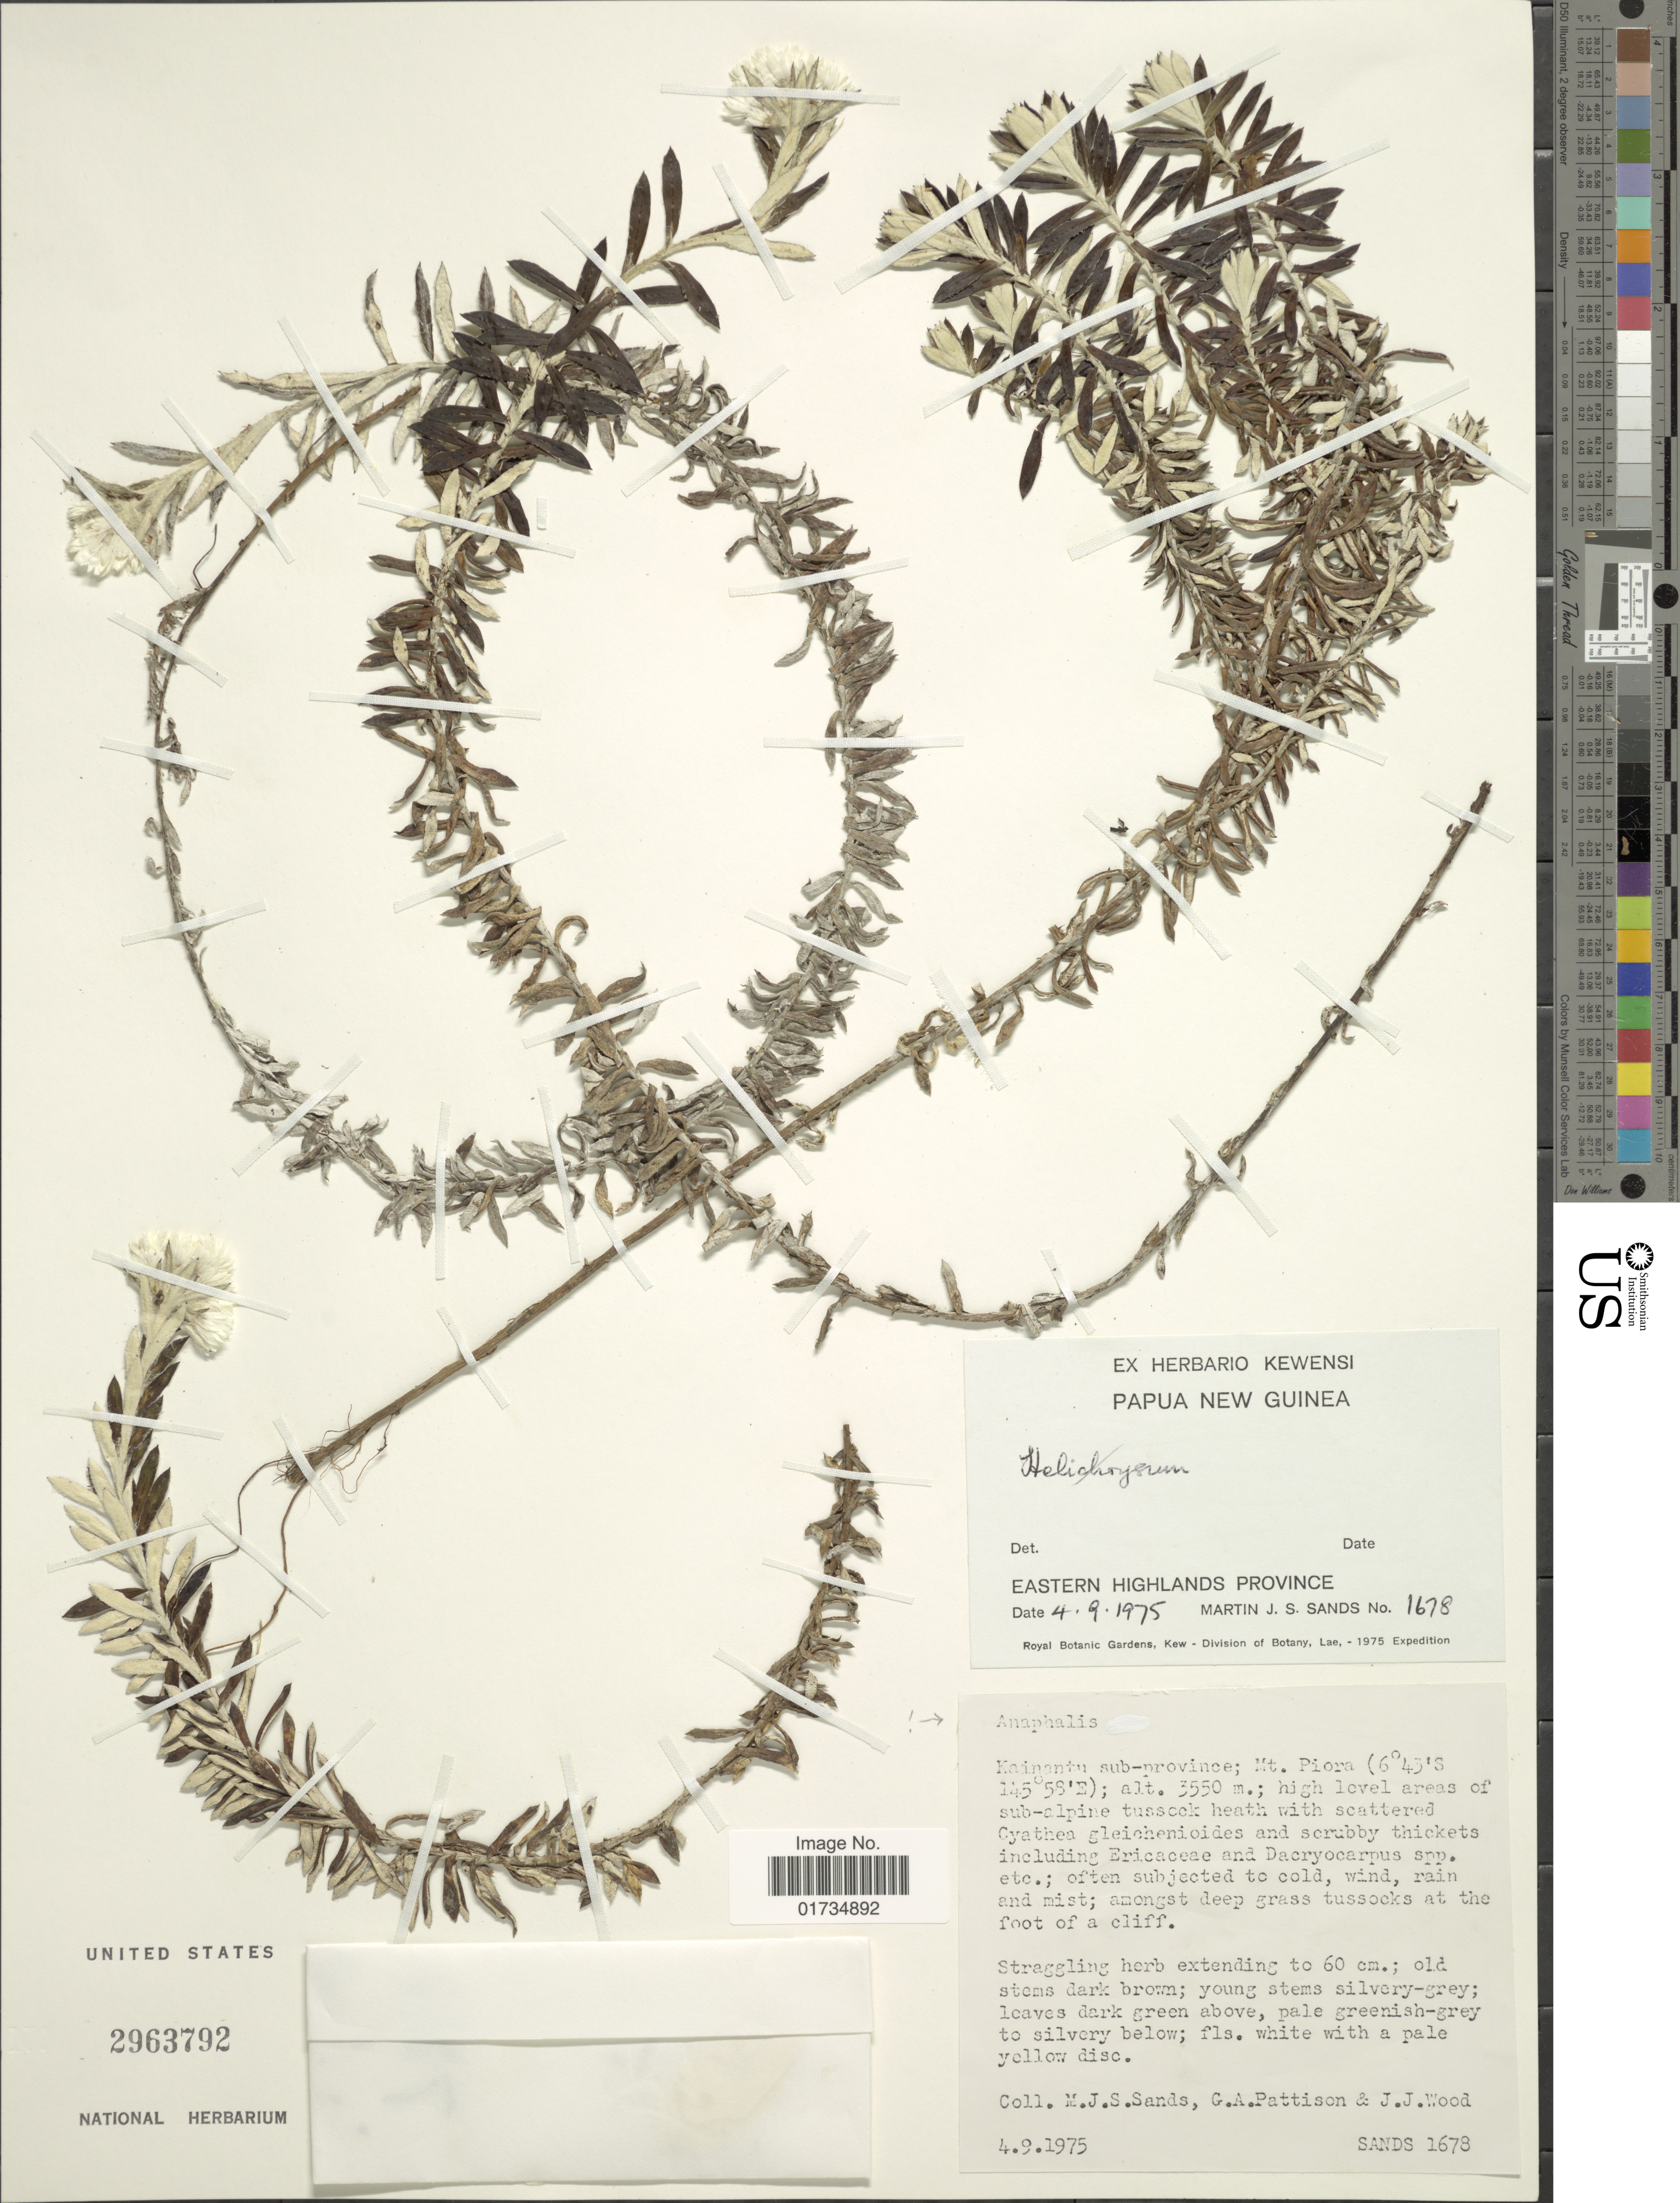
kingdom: Plantae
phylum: Tracheophyta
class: Magnoliopsida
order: Asterales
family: Asteraceae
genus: Anaphalis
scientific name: Anaphalis sp.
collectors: M. Sands, G. Pattison & J. Wood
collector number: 1678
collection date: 1975-09-04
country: Papua New Guinea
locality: Papua New Guinea. Eastern Highlands Province. Kainantu sub-province; Mt. Piora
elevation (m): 3550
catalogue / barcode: US 2963792